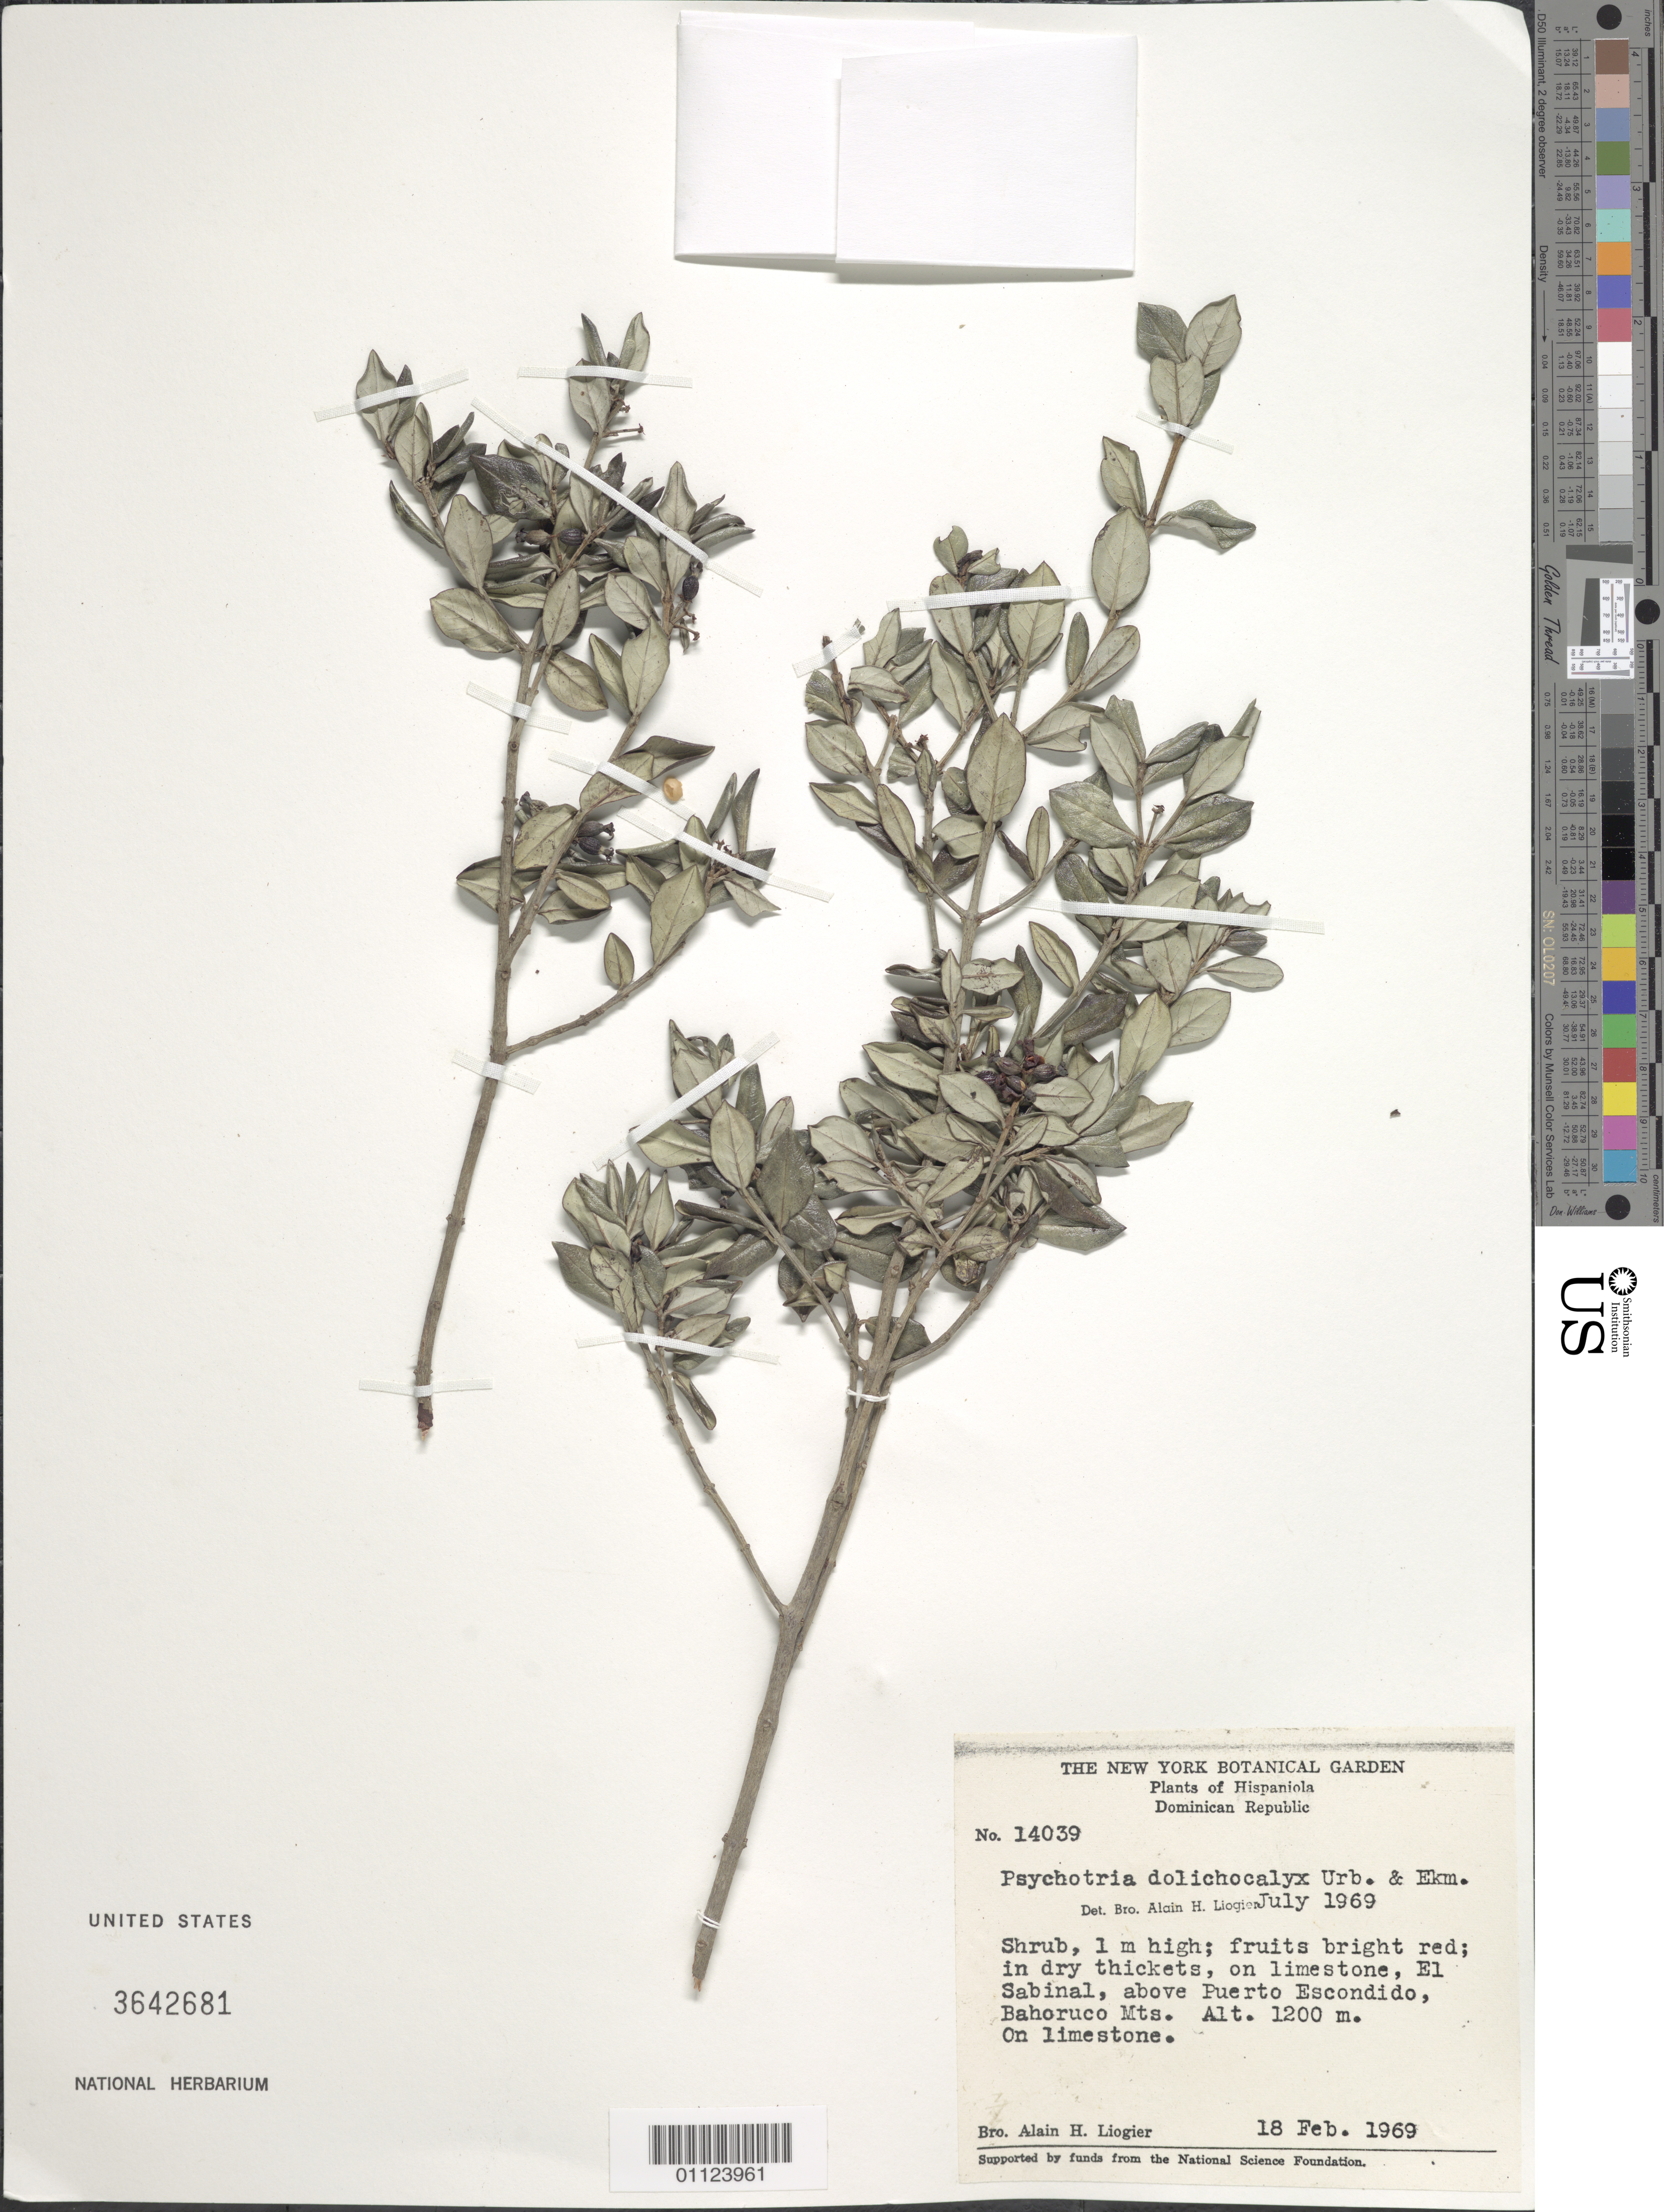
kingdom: Plantae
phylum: Tracheophyta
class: Magnoliopsida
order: Gentianales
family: Rubiaceae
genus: Psychotria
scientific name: Psychotria dolichocalyx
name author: Urb. & Ekman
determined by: Liogier, Alain H.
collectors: A. H. Liogier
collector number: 14039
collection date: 1969-02-18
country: Dominican Republic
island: Hispaniola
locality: El Sabinal, above Puerto Escondido, Bahoruco Mts.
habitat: In dry thickets on limestone.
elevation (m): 1200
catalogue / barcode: US 3642681